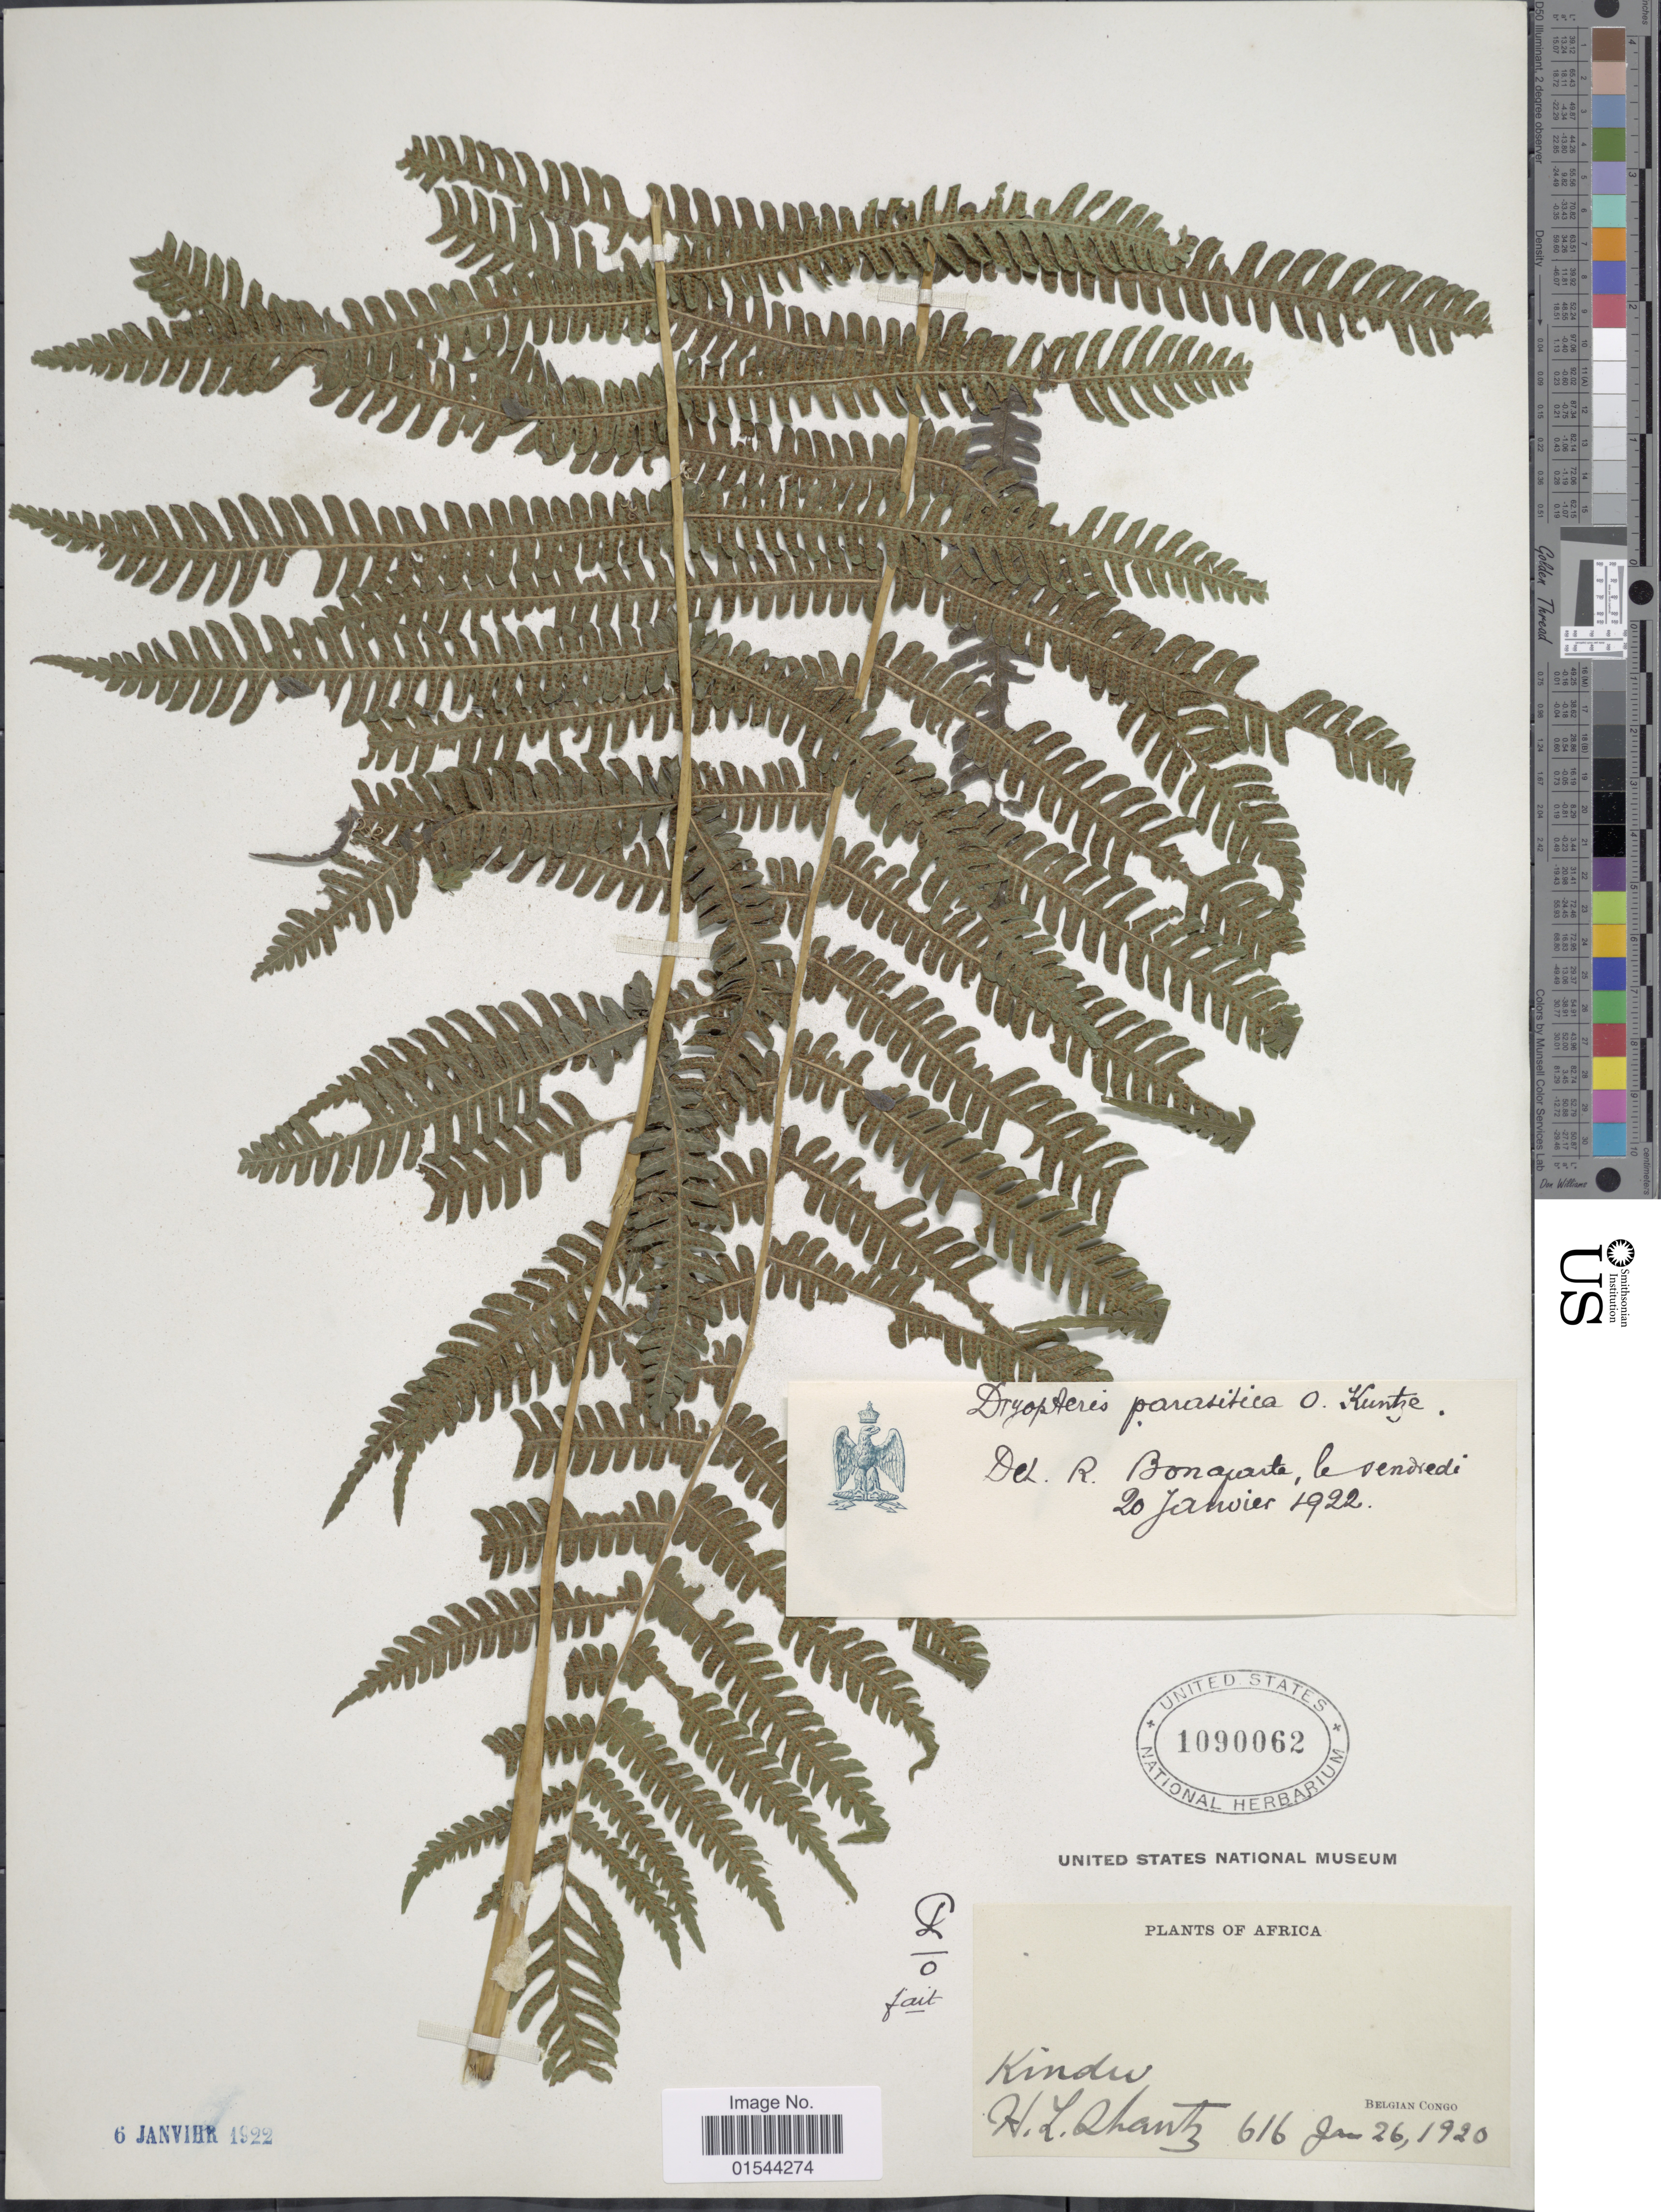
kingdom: Plantae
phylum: Tracheophyta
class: Polypodiopsida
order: Polypodiales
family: Thelypteridaceae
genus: Christella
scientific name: Christella hispidula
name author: (Decne.) Holttum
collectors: H. Shantz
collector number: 616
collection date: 1920-01-26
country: Congo, Democratic Republic of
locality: Kindu, Belgian Congo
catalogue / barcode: US 1090062